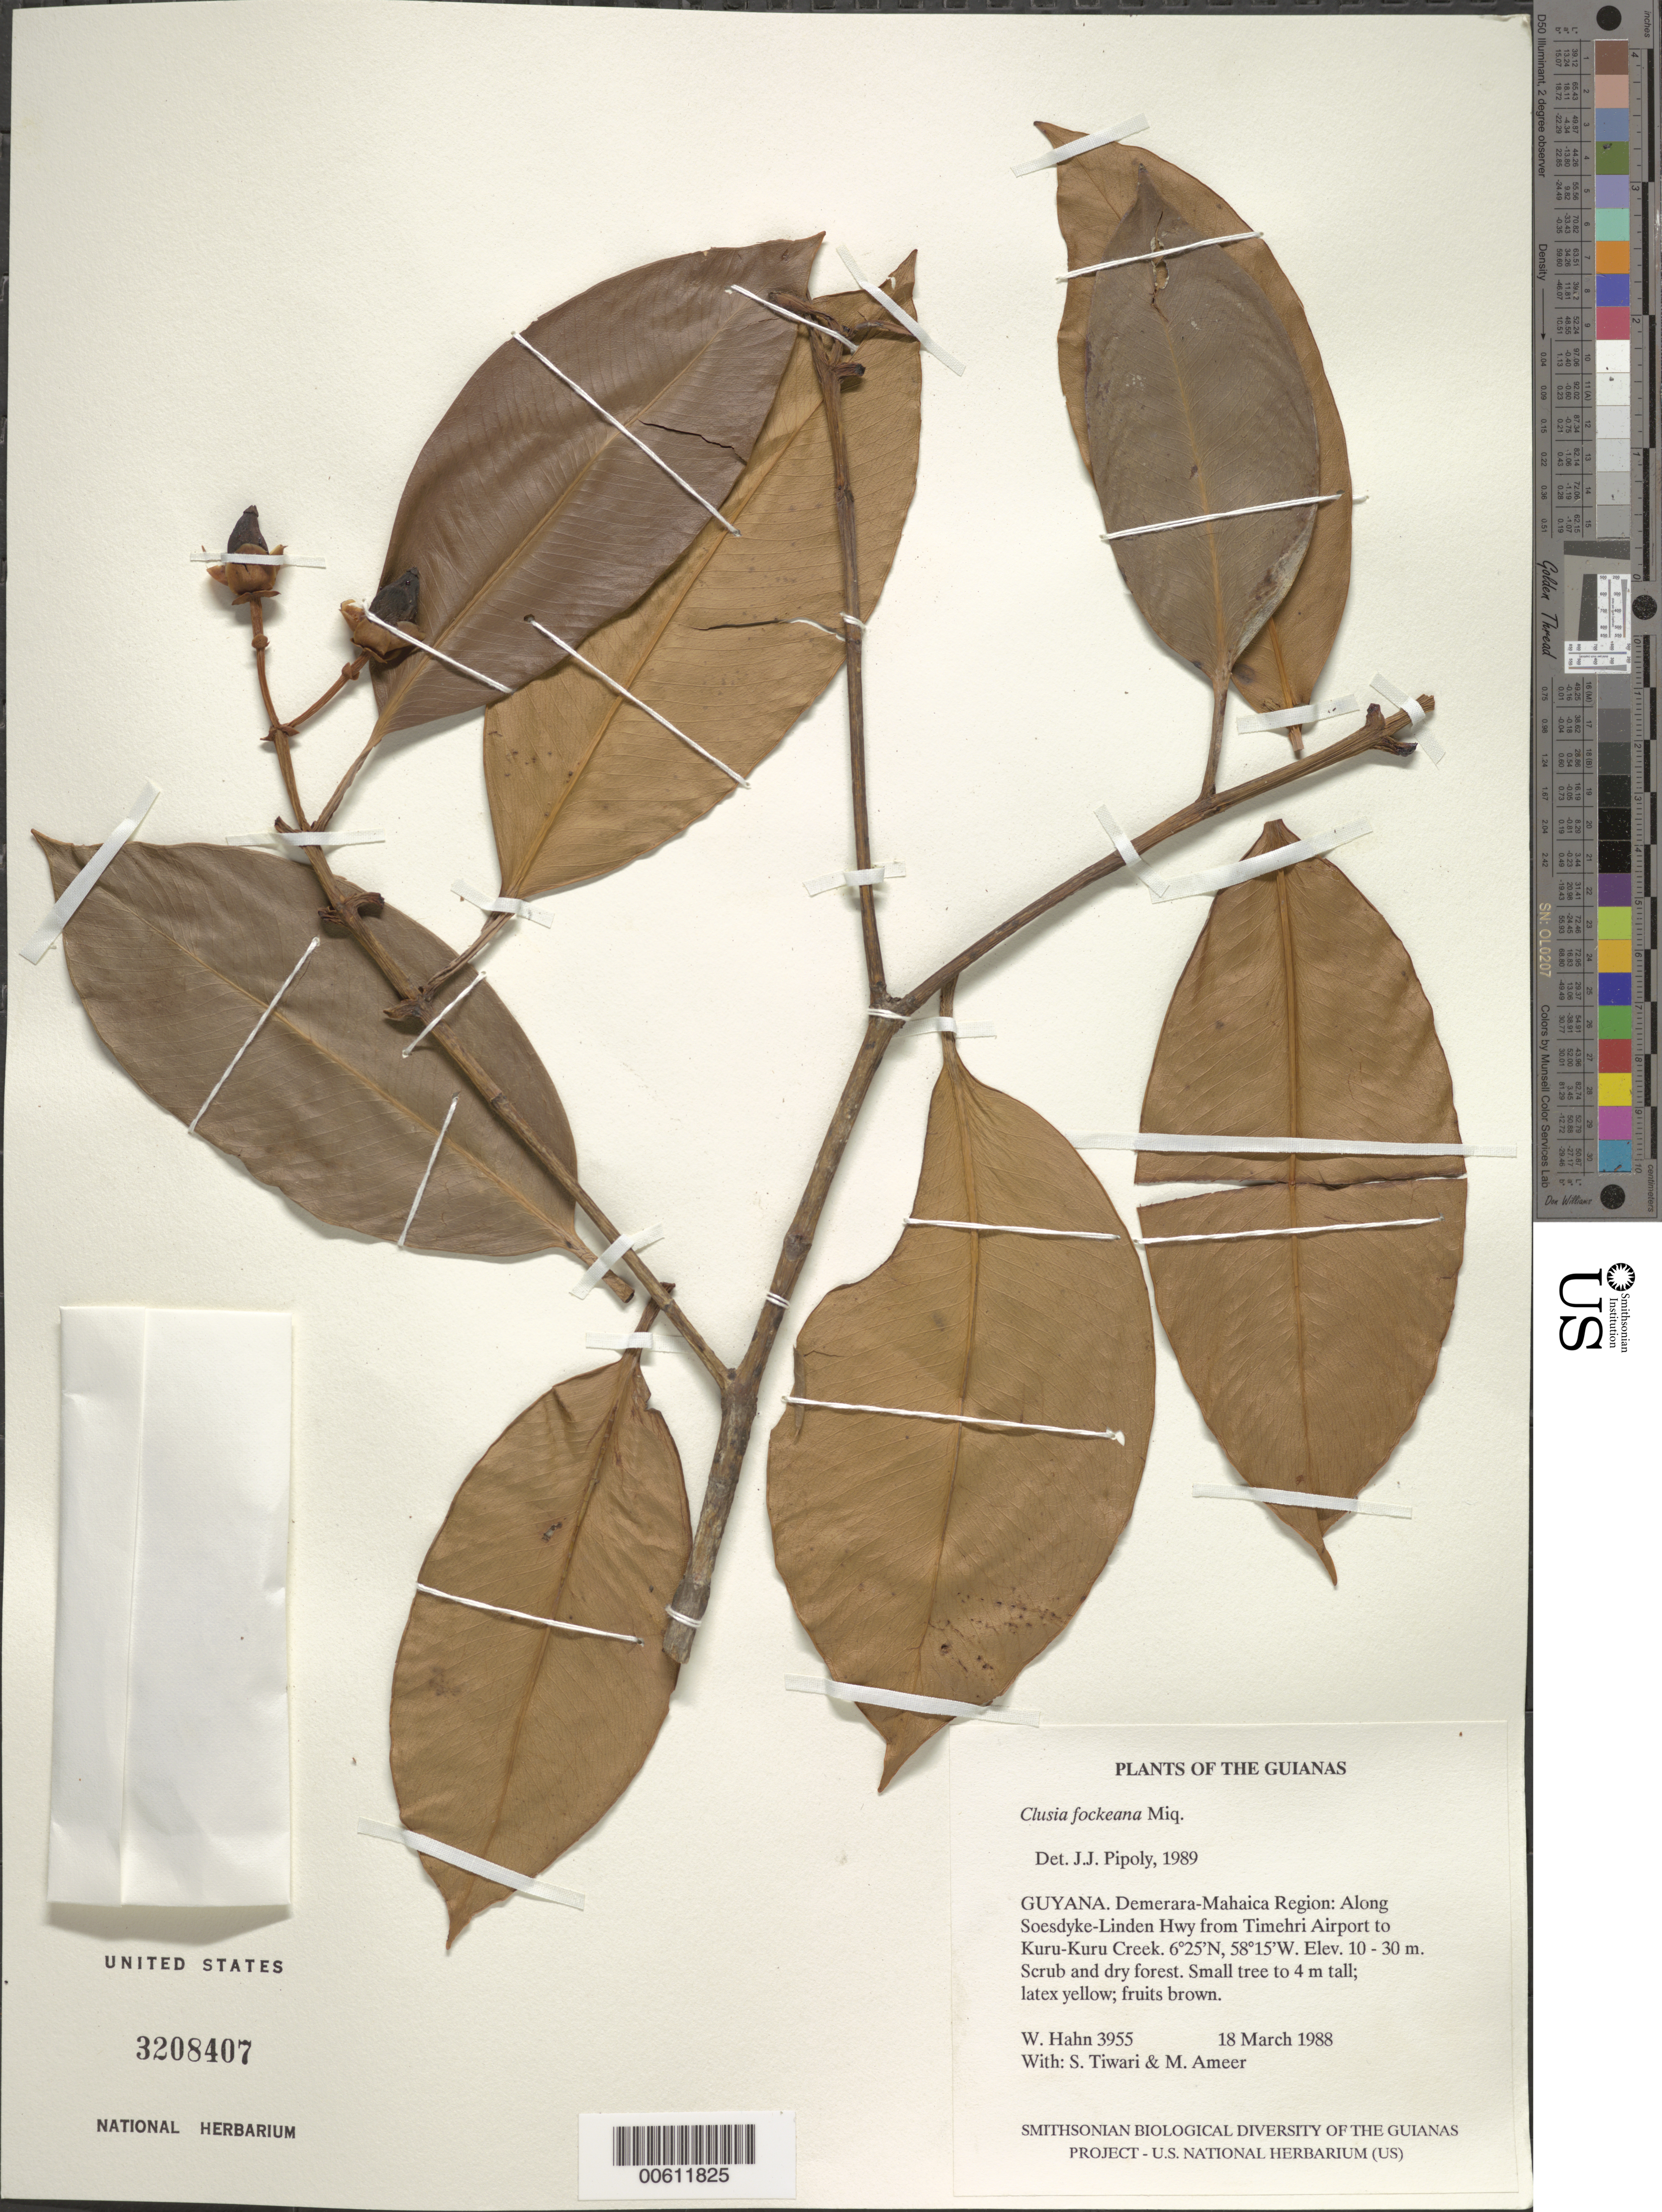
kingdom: Plantae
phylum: Tracheophyta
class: Magnoliopsida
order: Malpighiales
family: Clusiaceae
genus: Clusia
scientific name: Clusia fockeana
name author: Miq.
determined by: Pipoly, J. J., III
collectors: W. Hahn, S. Tiwari & M. Ameer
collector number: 3955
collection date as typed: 18 March 1988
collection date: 1988-03-18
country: Guyana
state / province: Demerara-Mahaica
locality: Along Soesdyke-Linden Hwy from Timehri Airport to Kuru-Kuru Creek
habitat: Scrub and dry forest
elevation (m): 10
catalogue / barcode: US 3208407